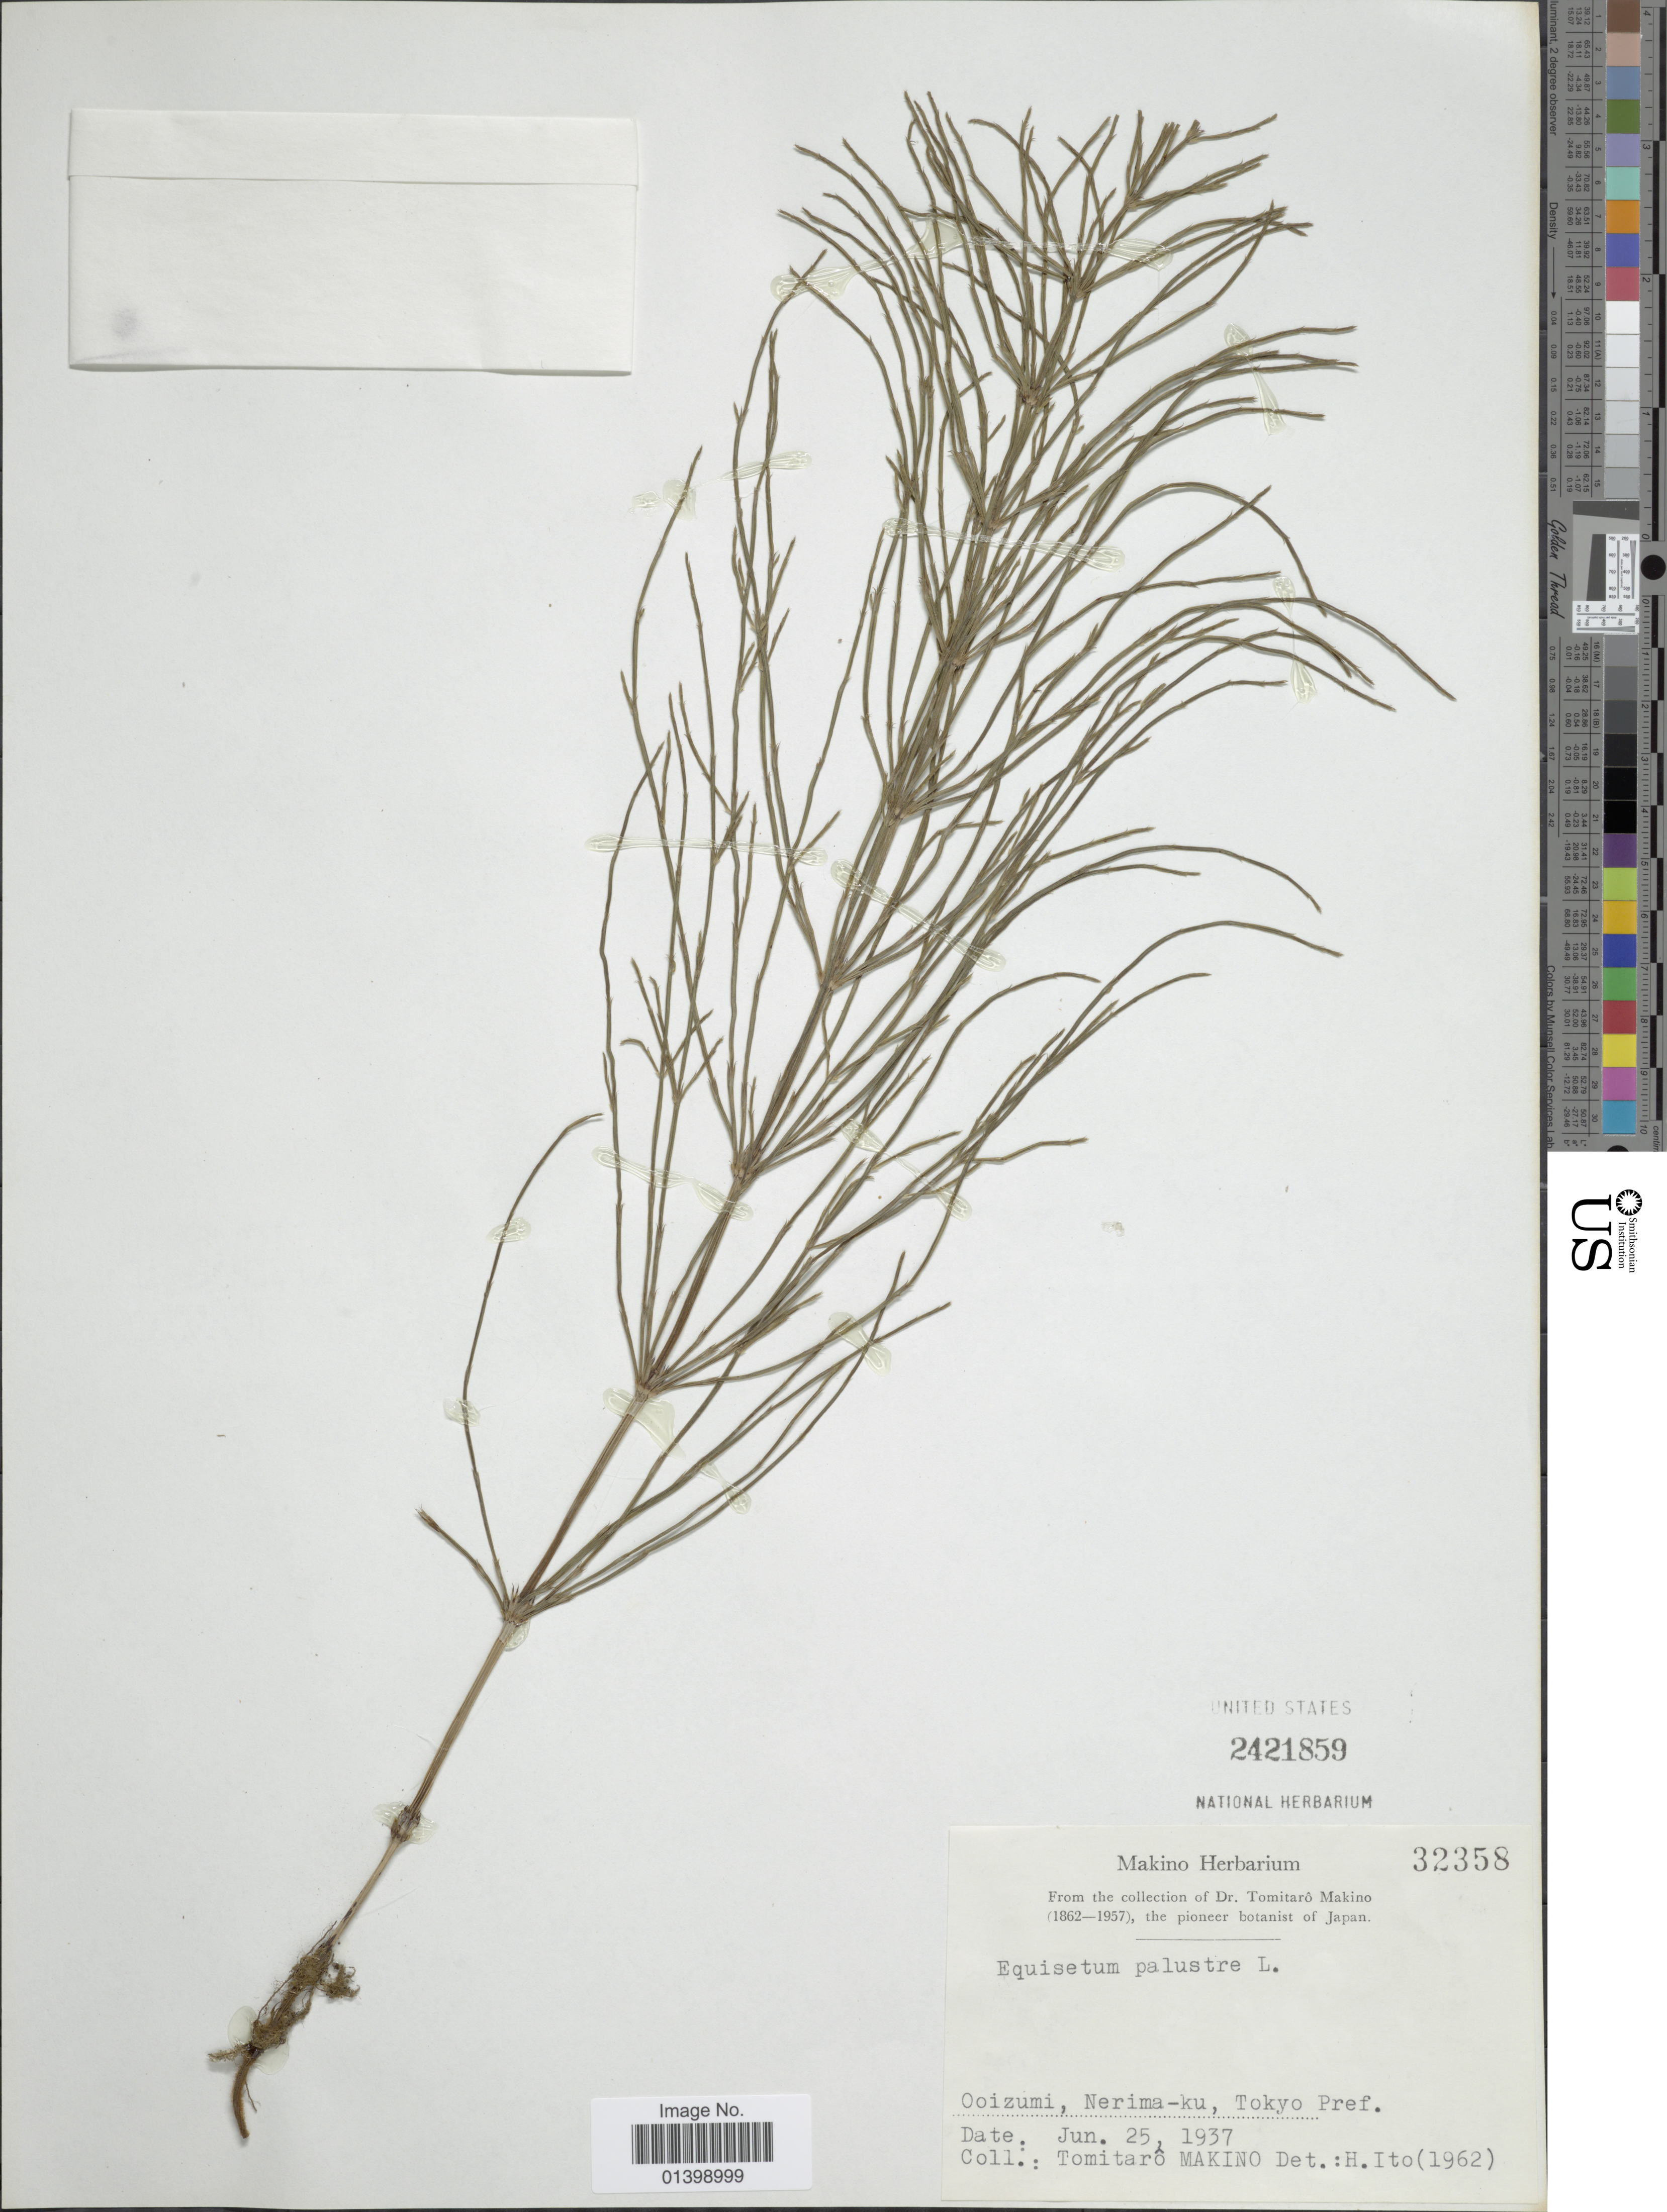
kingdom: Plantae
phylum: Tracheophyta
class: Polypodiopsida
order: Equisetales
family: Equisetaceae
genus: Equisetum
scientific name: Equisetum palustre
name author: L.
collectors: T. Makino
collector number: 32358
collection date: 1937-06-25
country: Japan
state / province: Tokyo, Federal City of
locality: Ooizumi, Nerima-ku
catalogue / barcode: US 2421859